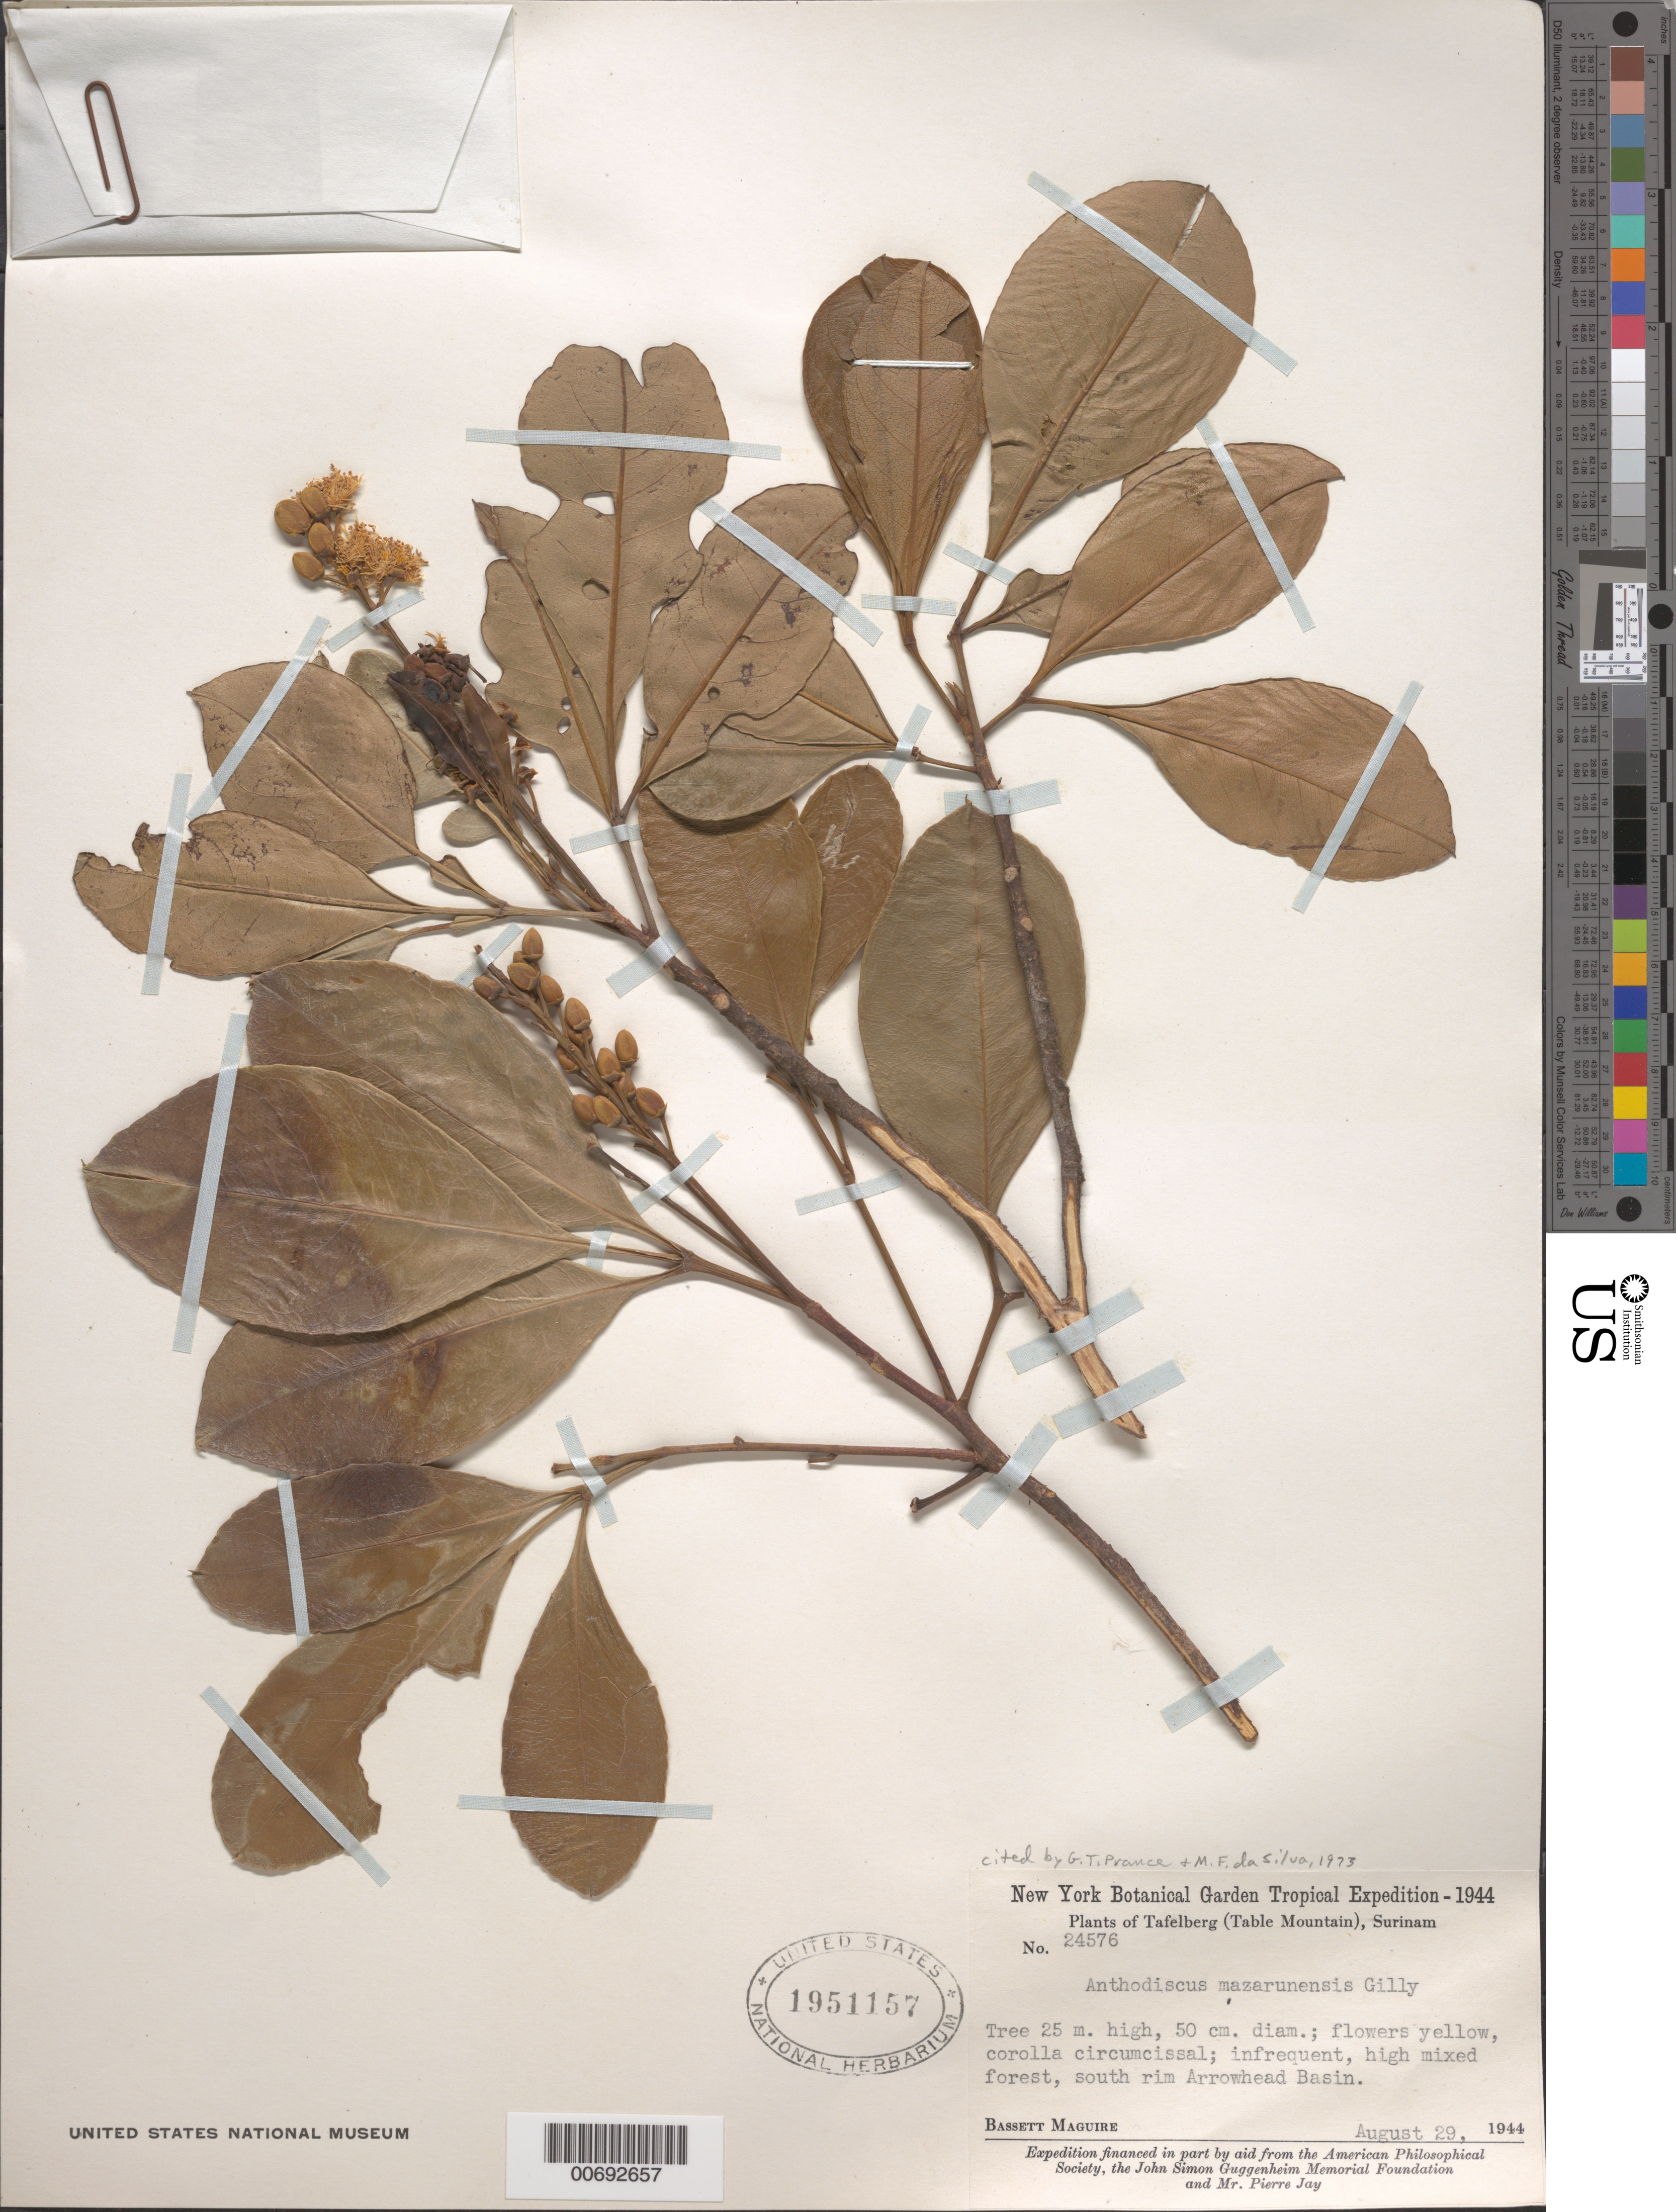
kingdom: Plantae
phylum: Tracheophyta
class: Magnoliopsida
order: Malpighiales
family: Caryocaraceae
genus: Anthodiscus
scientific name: Anthodiscus mazarunensis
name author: Gilly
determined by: Prance, G. T.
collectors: B. Maguire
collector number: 24576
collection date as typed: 29-Aug-44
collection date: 1944-08-29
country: Suriname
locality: Tafelberg (Table Mountain), Arrowhead Basin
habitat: High mixed forest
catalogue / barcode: US 1951157